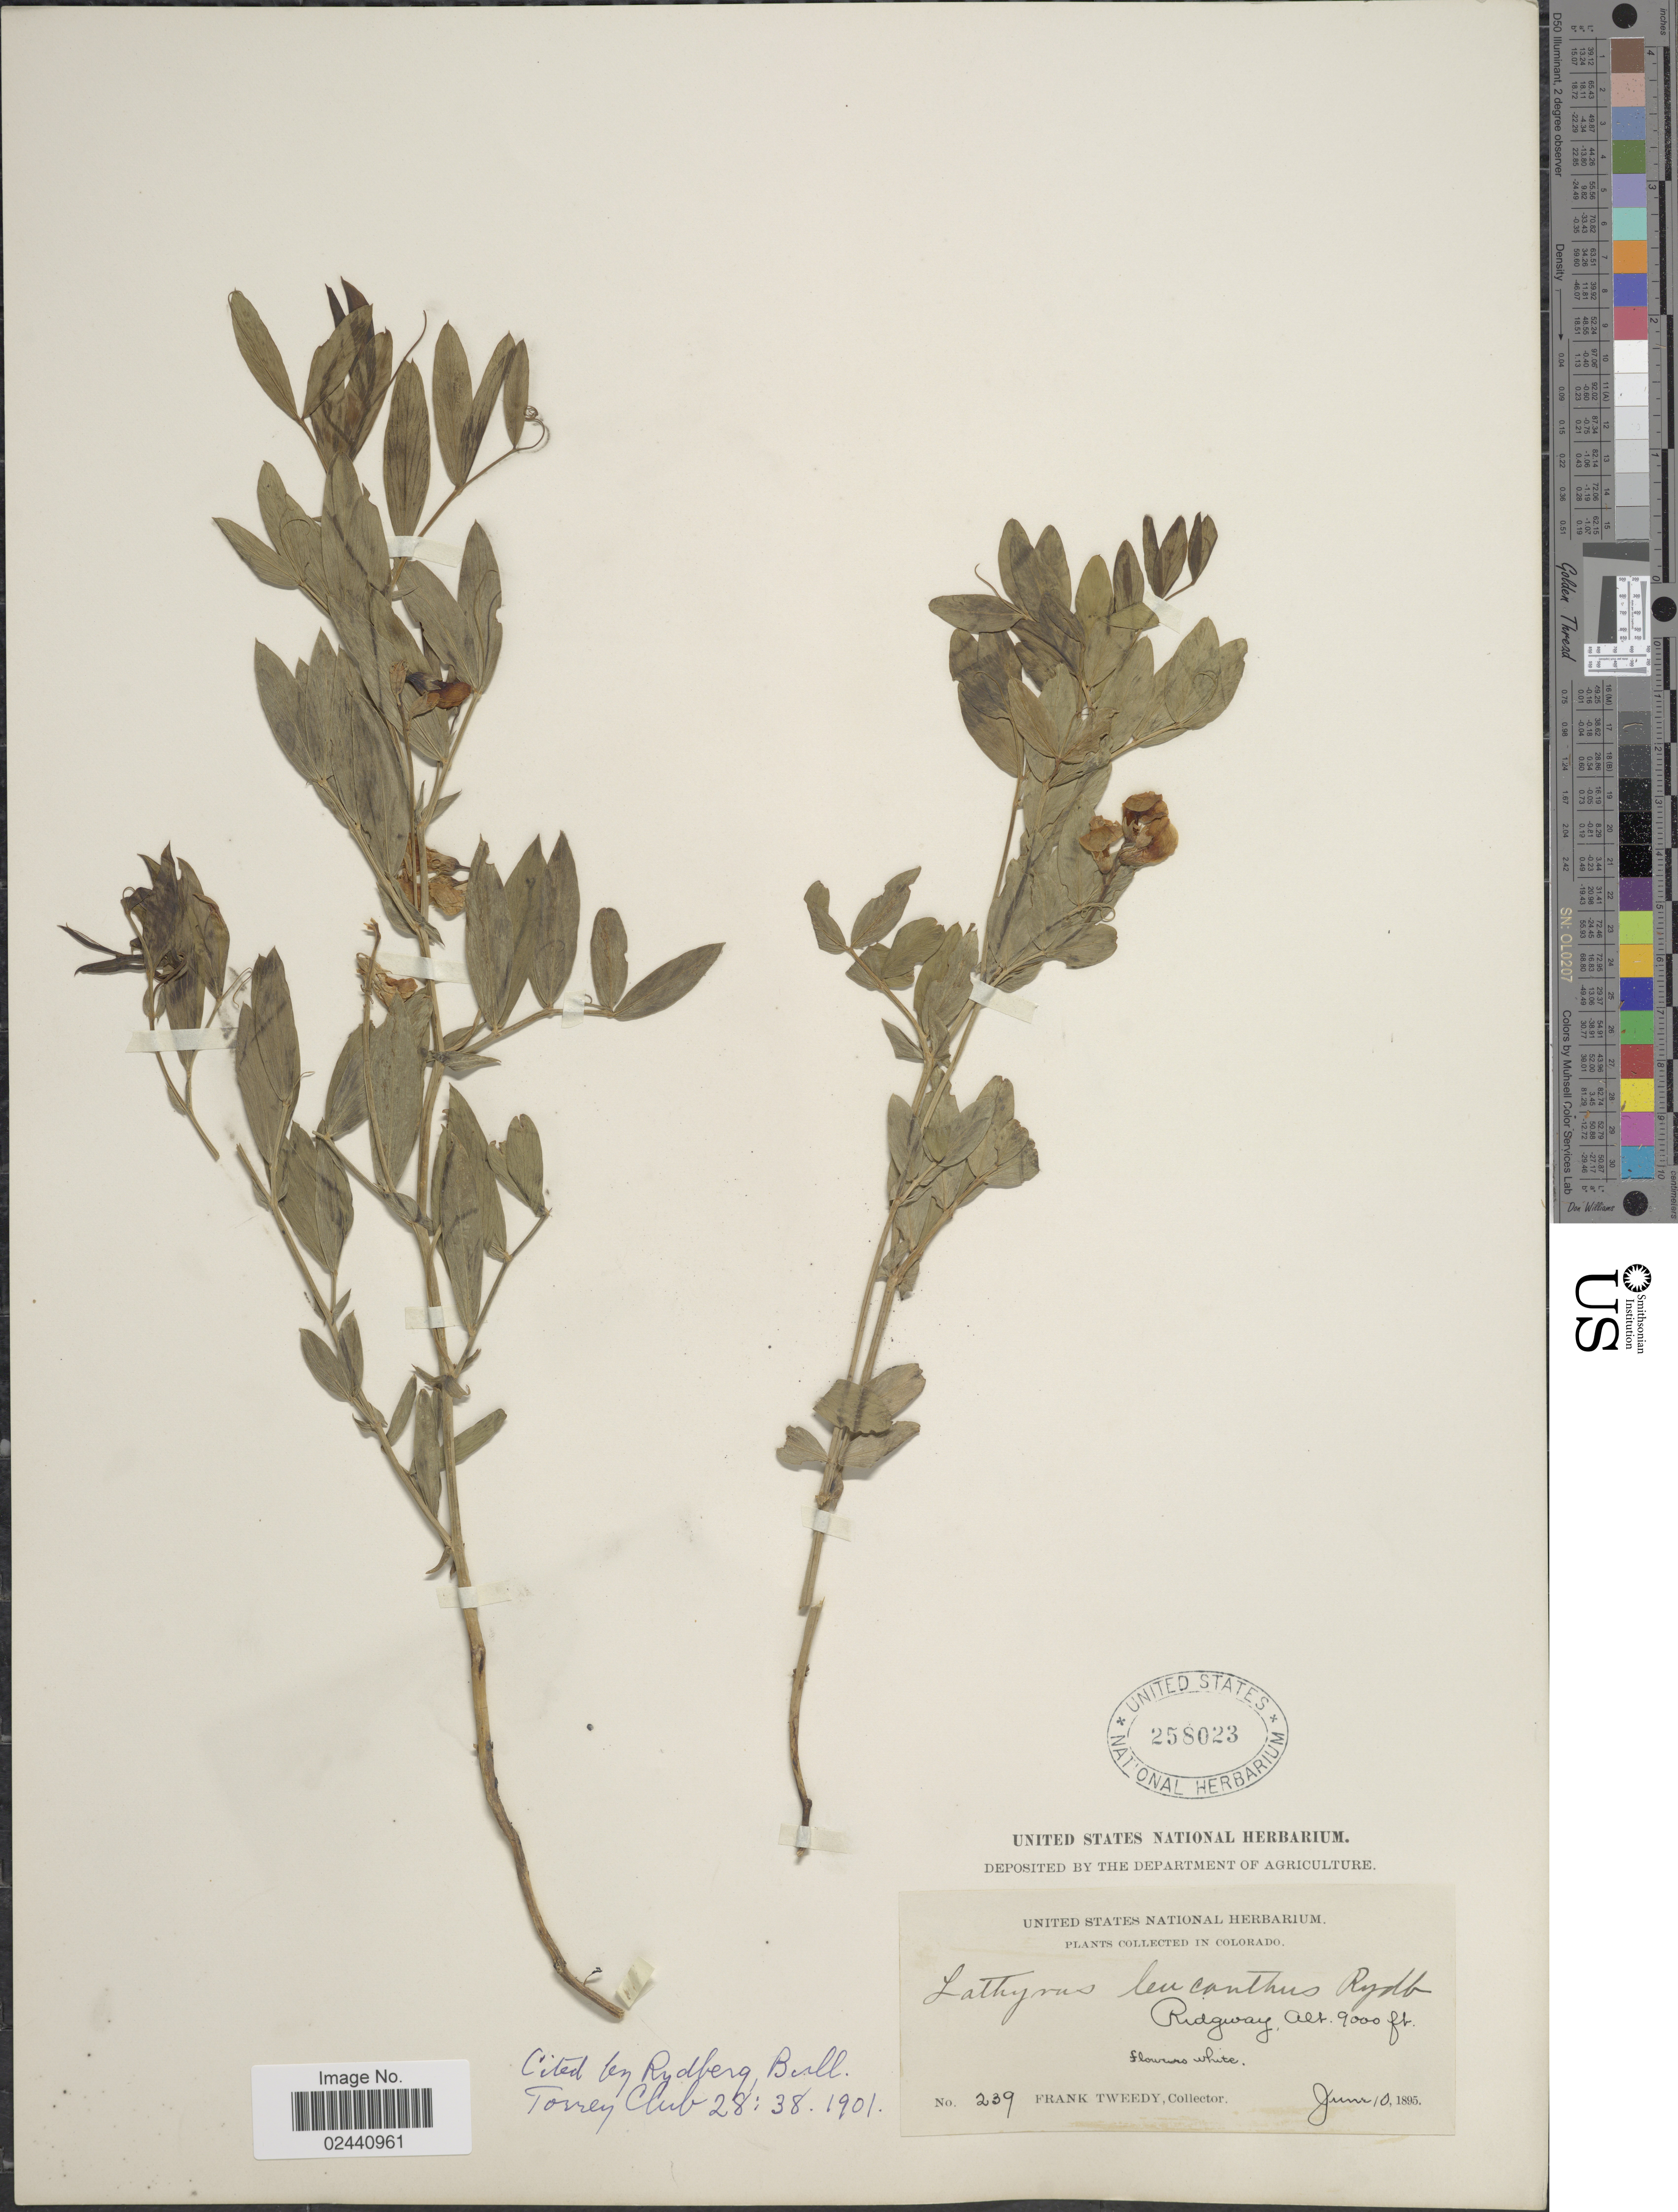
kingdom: Plantae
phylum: Tracheophyta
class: Magnoliopsida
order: Fabales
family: Fabaceae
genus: Lathyrus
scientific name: Lathyrus leucanthus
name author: Rydb.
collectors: F. Tweedy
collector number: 239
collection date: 1895-06-10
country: United States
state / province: Colorado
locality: Ridgway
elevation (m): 2743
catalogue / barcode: US 258023